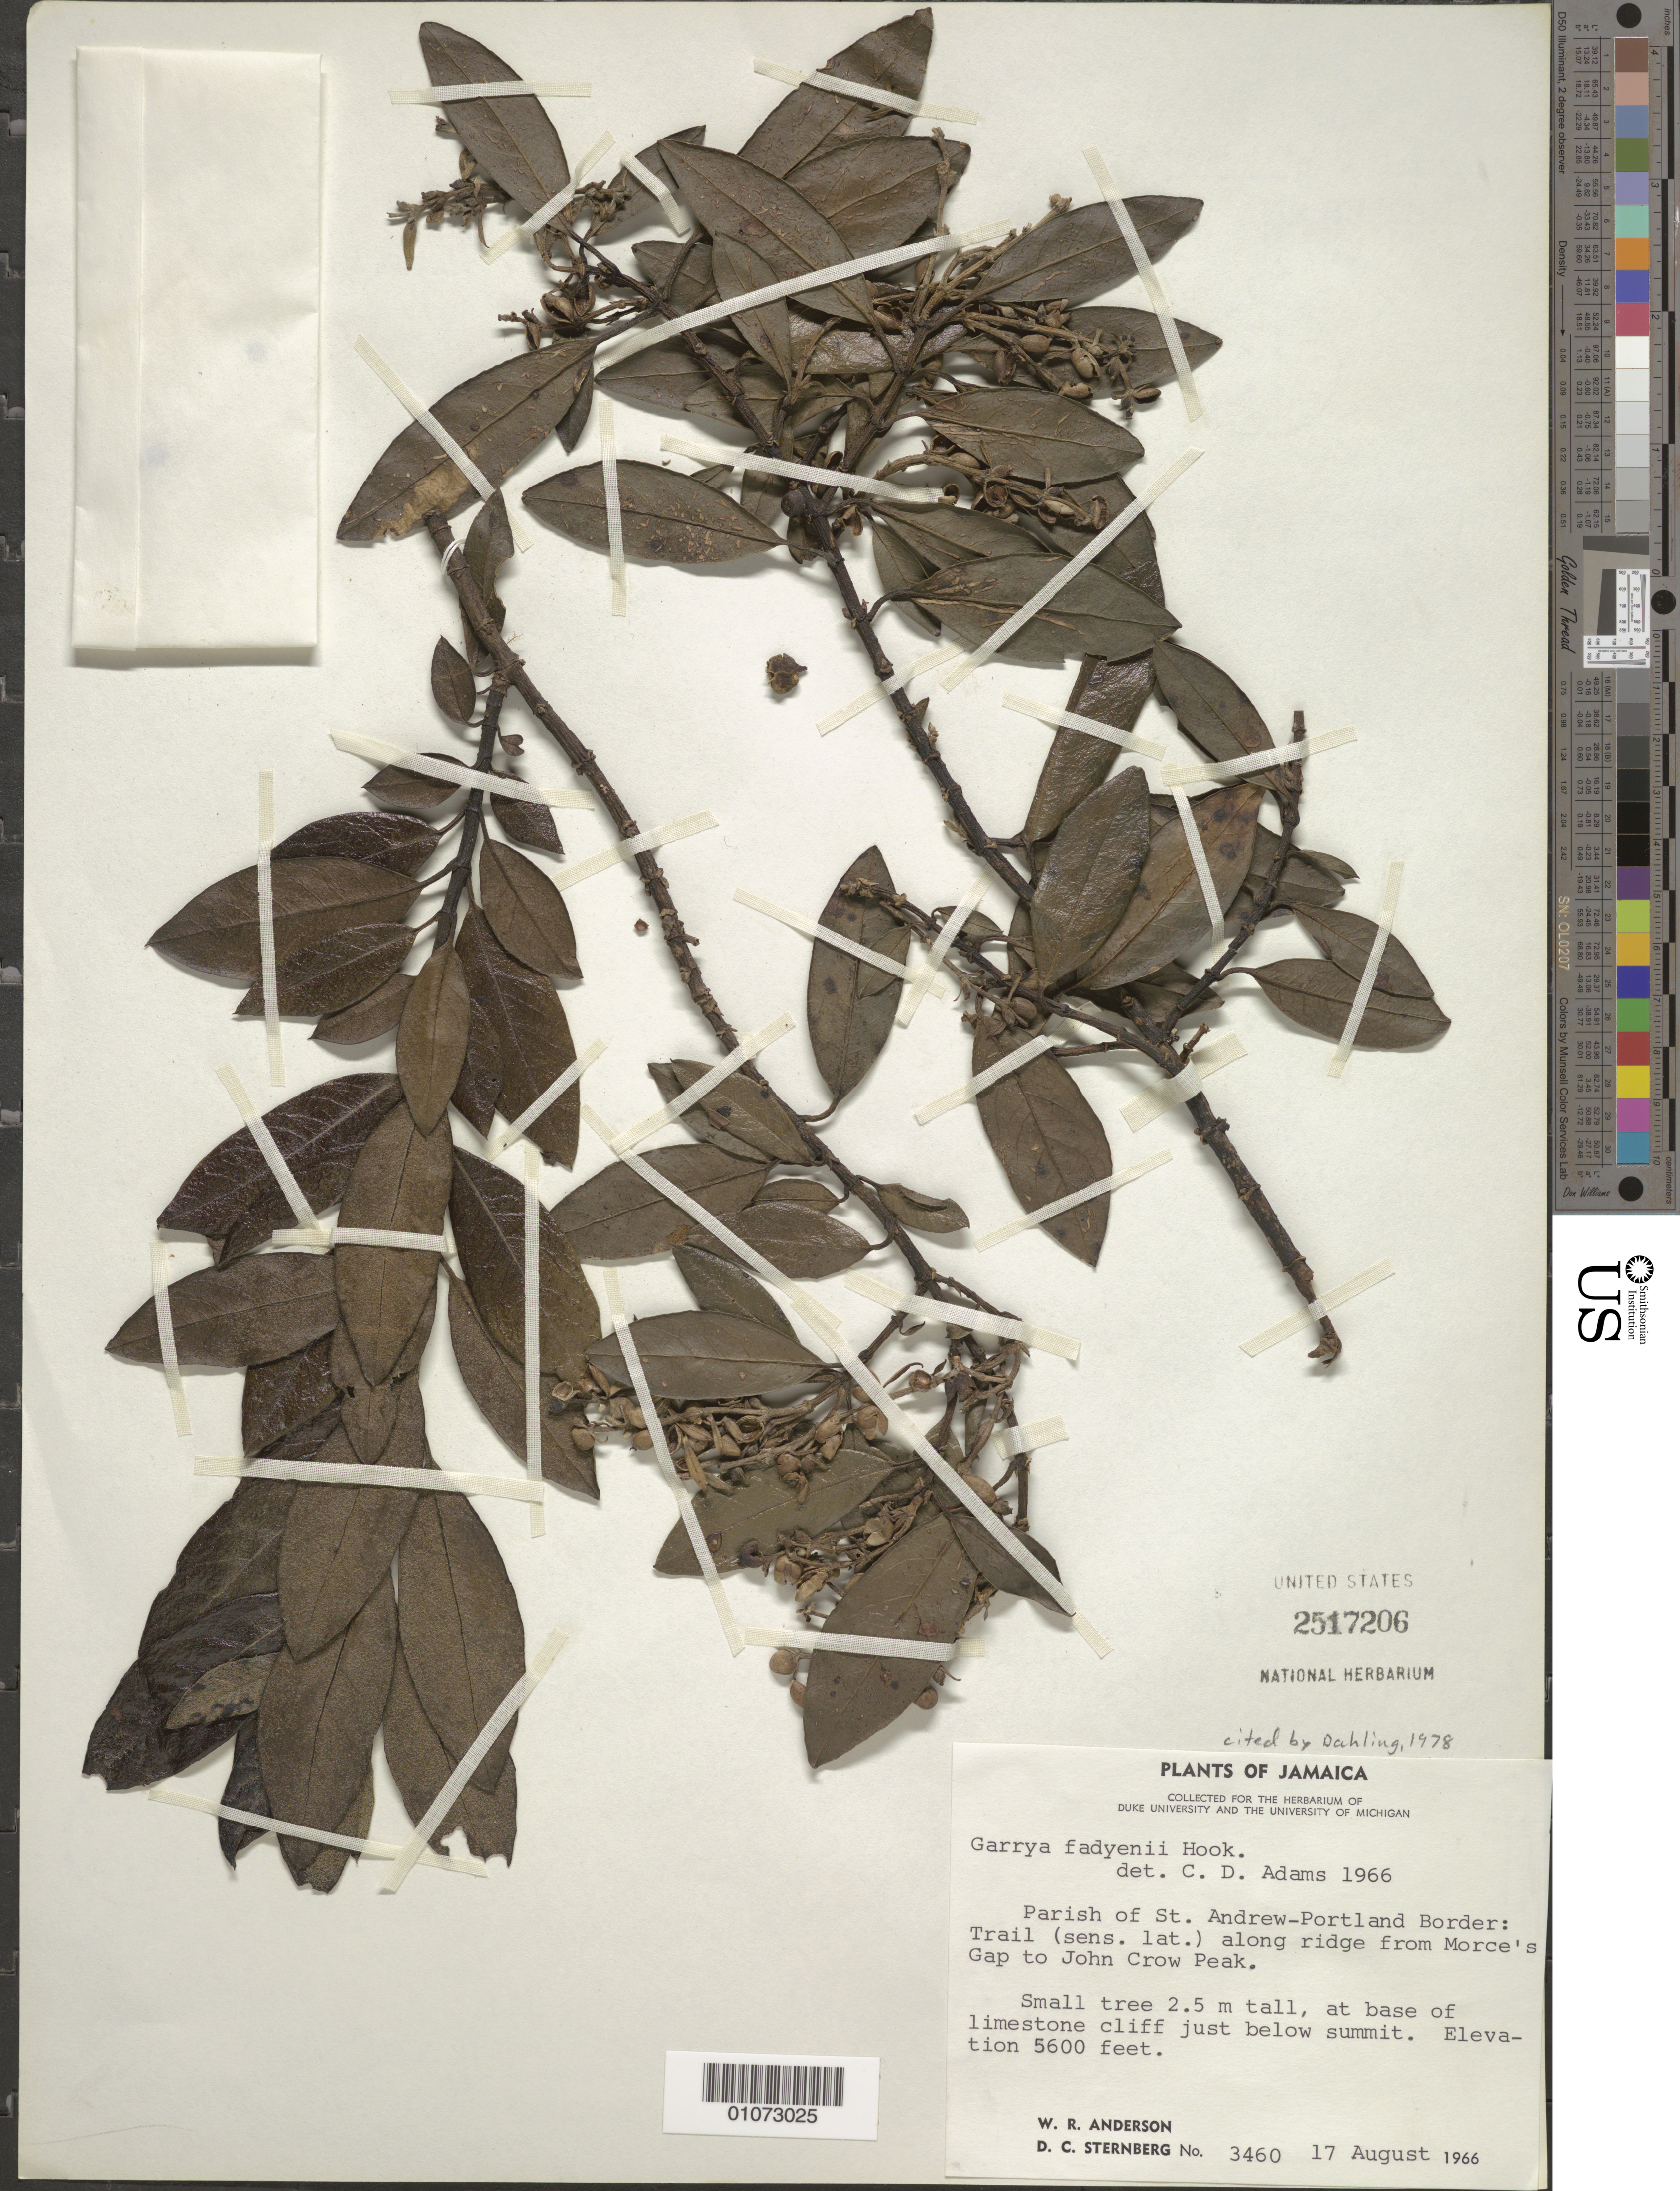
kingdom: Plantae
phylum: Tracheophyta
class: Magnoliopsida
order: Garryales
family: Garryaceae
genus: Garrya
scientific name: Garrya fadyenii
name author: Hook.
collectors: W. R. Anderson & D. Sternberg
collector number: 3460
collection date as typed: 17 Aug 1966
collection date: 1966-08-17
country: Jamaica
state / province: Saint Andrew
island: Jamaica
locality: Portland Border: trail along ridge from Morce's Gap to John Crow Peak, at base of limestone cliff just below summit.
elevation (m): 1707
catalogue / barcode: US 2517206